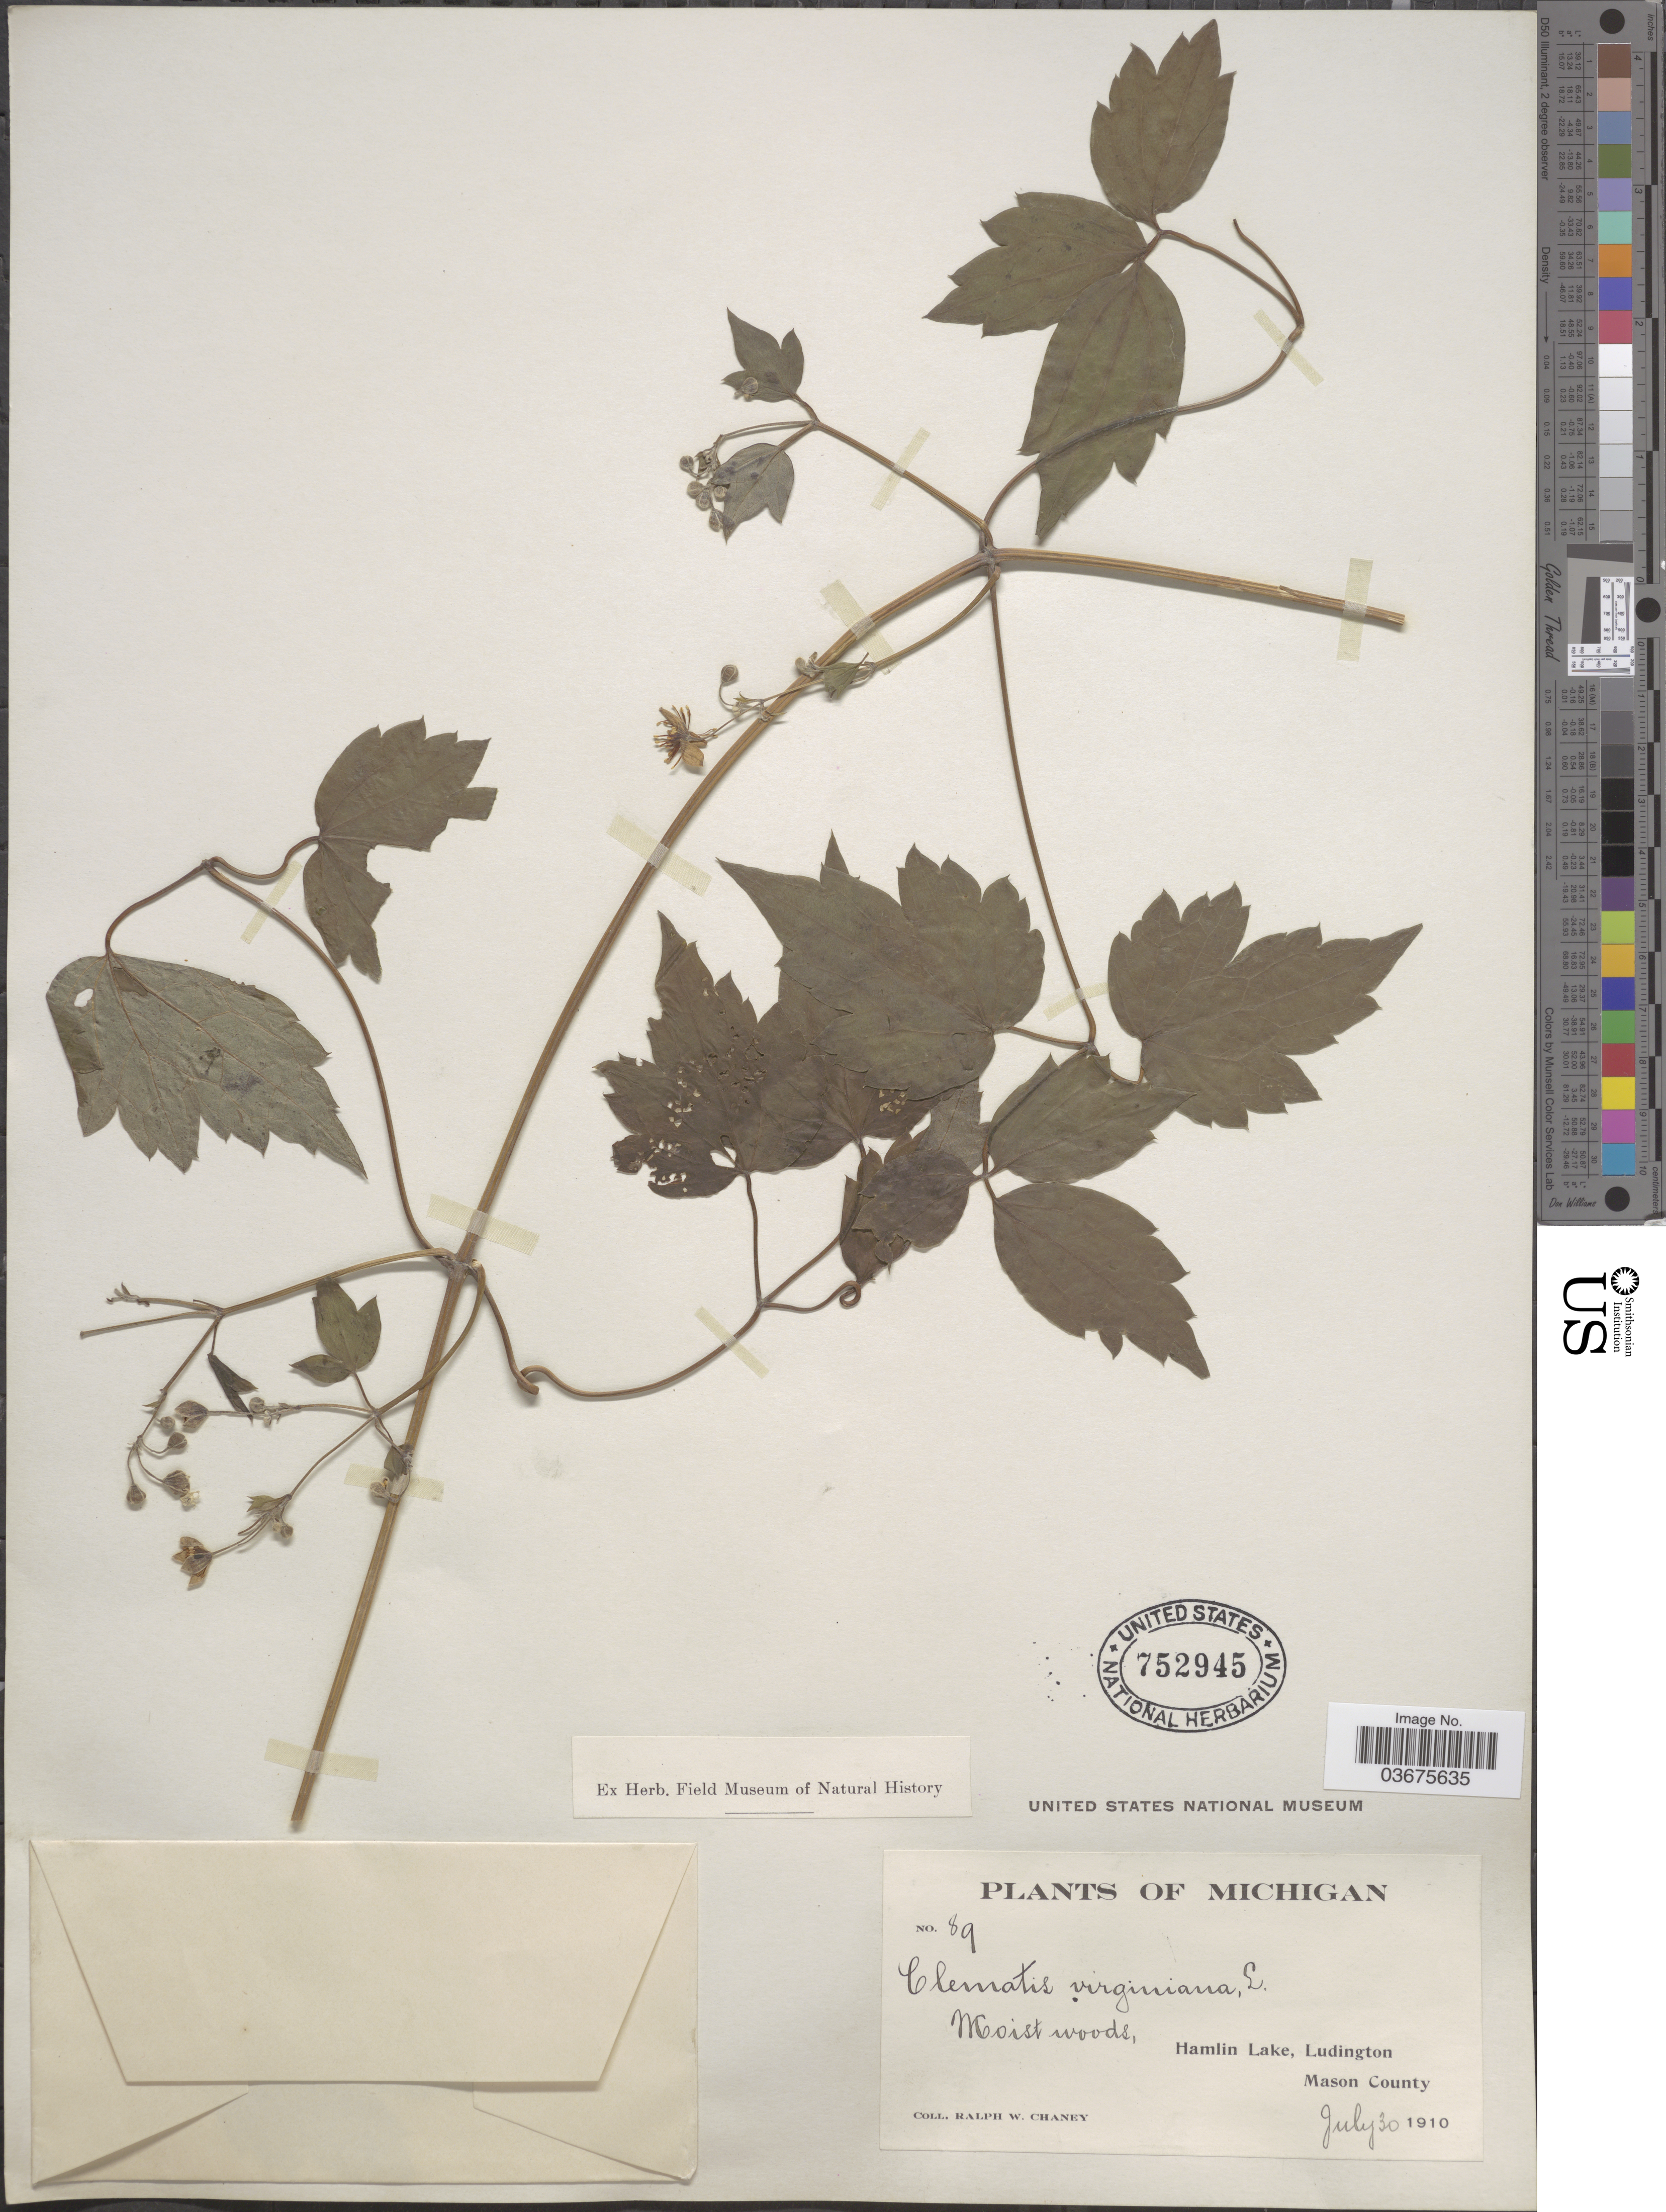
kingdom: Plantae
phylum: Tracheophyta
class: Magnoliopsida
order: Ranunculales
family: Ranunculaceae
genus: Clematis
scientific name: Clematis virginiana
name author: L.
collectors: R. Chaney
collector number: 89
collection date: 1910-08-30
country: United States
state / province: Michigan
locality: Hamlin Lake, Ludington. Mason County.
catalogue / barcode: US 752945